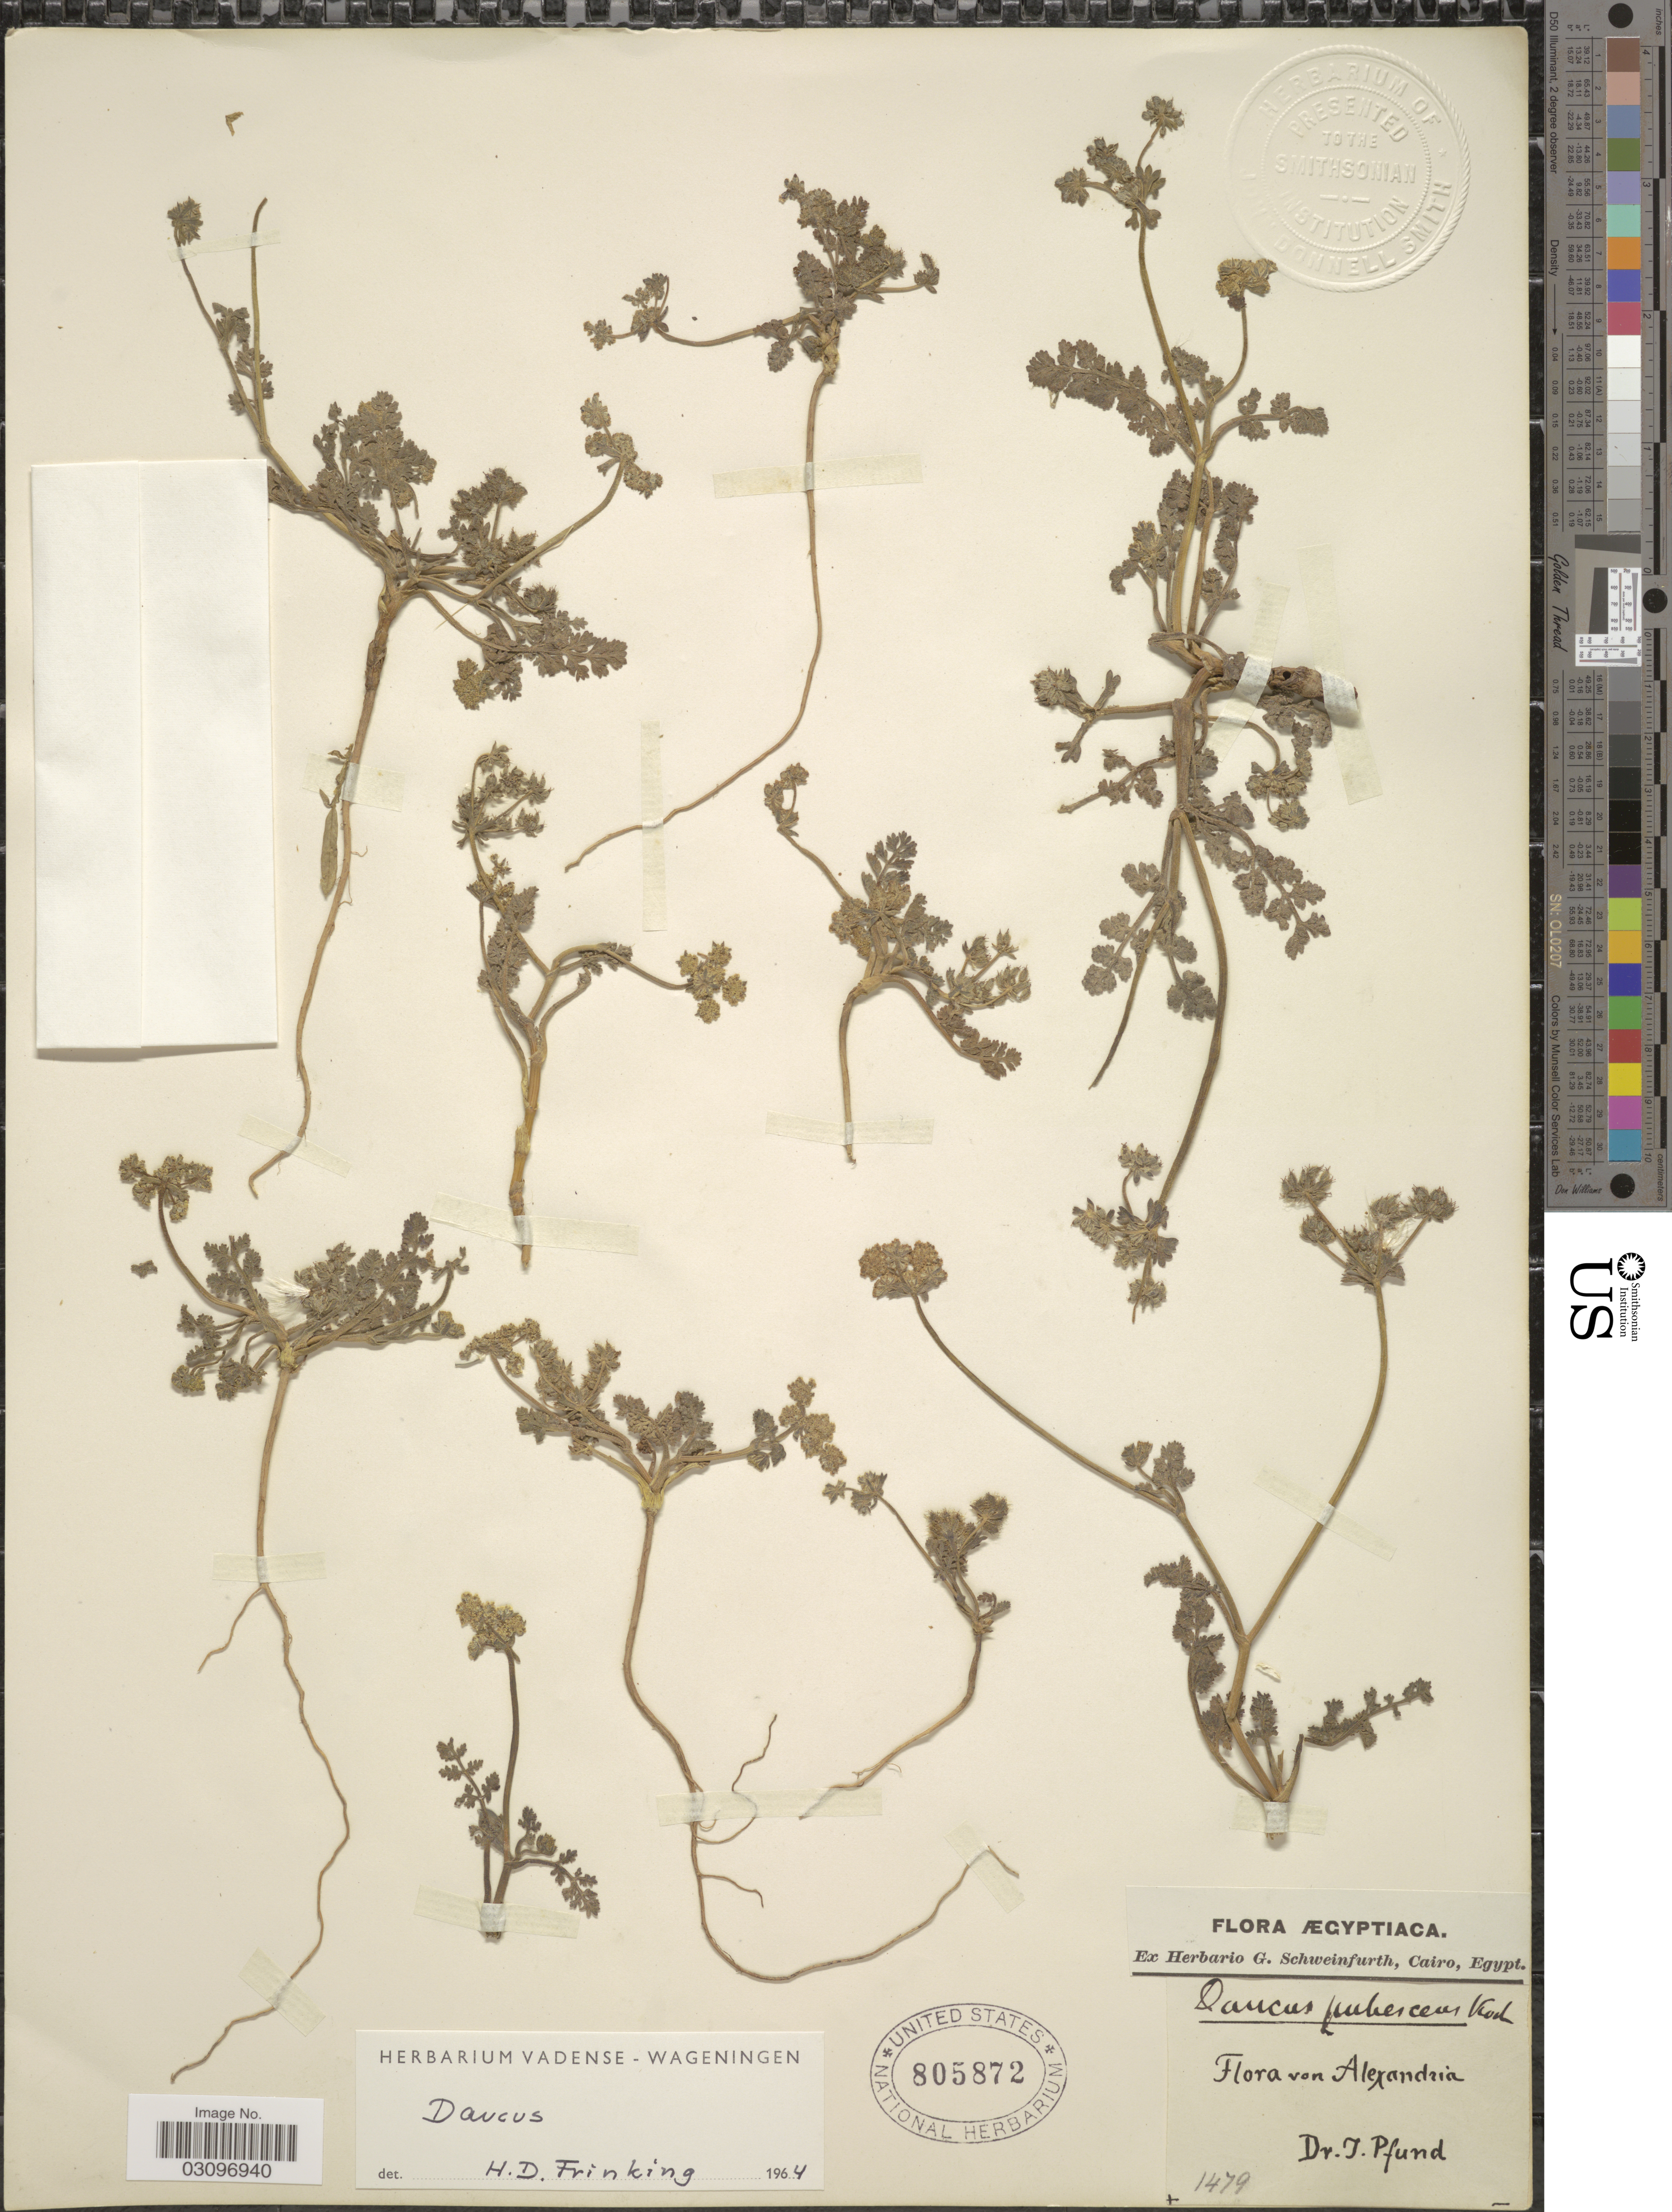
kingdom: Plantae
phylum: Tracheophyta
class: Magnoliopsida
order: Apiales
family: Apiaceae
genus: Daucus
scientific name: Daucus sp.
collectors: J. Pfund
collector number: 1479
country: Egypt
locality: Ægyptiaca. Alexandria.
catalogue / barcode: US 805872